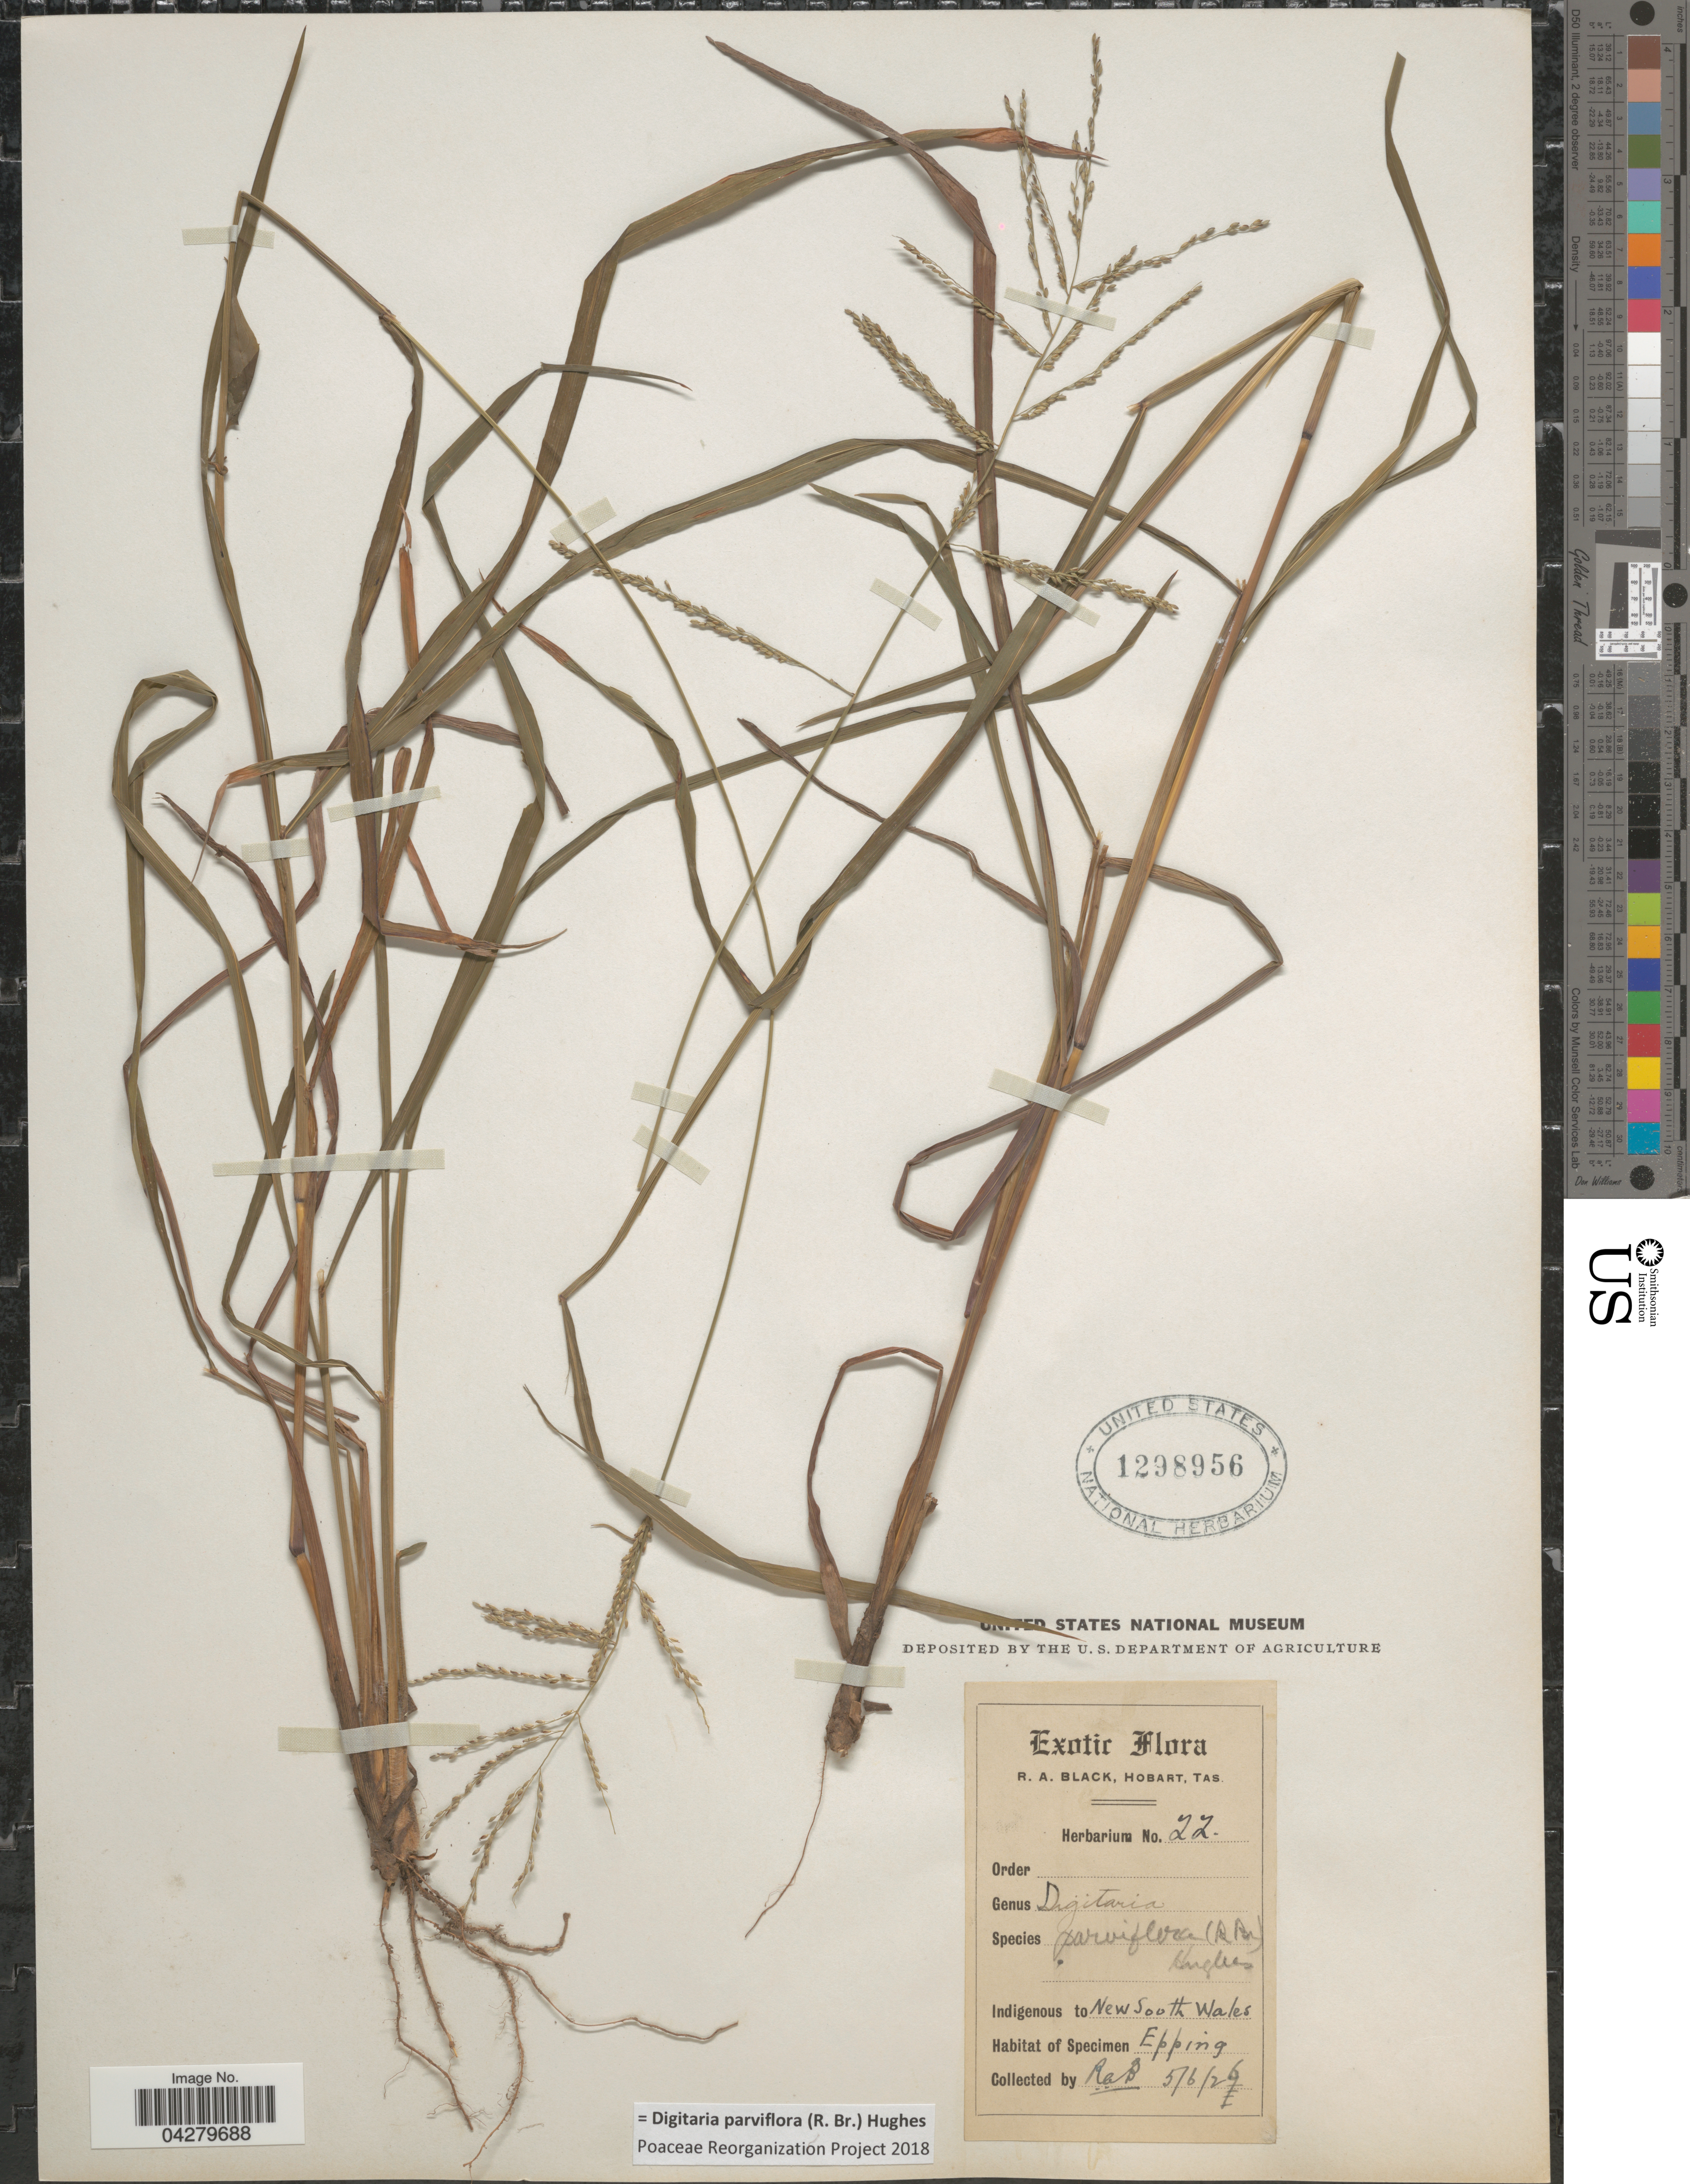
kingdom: Plantae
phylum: Tracheophyta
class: Liliopsida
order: Poales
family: Poaceae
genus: Digitaria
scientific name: Digitaria parviflora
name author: (R. Br.) Hughes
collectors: R. A. Black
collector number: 22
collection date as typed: Transcribed d/m/y: 5/6/26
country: Australia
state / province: New South Wales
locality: Epping.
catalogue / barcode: US 1298956